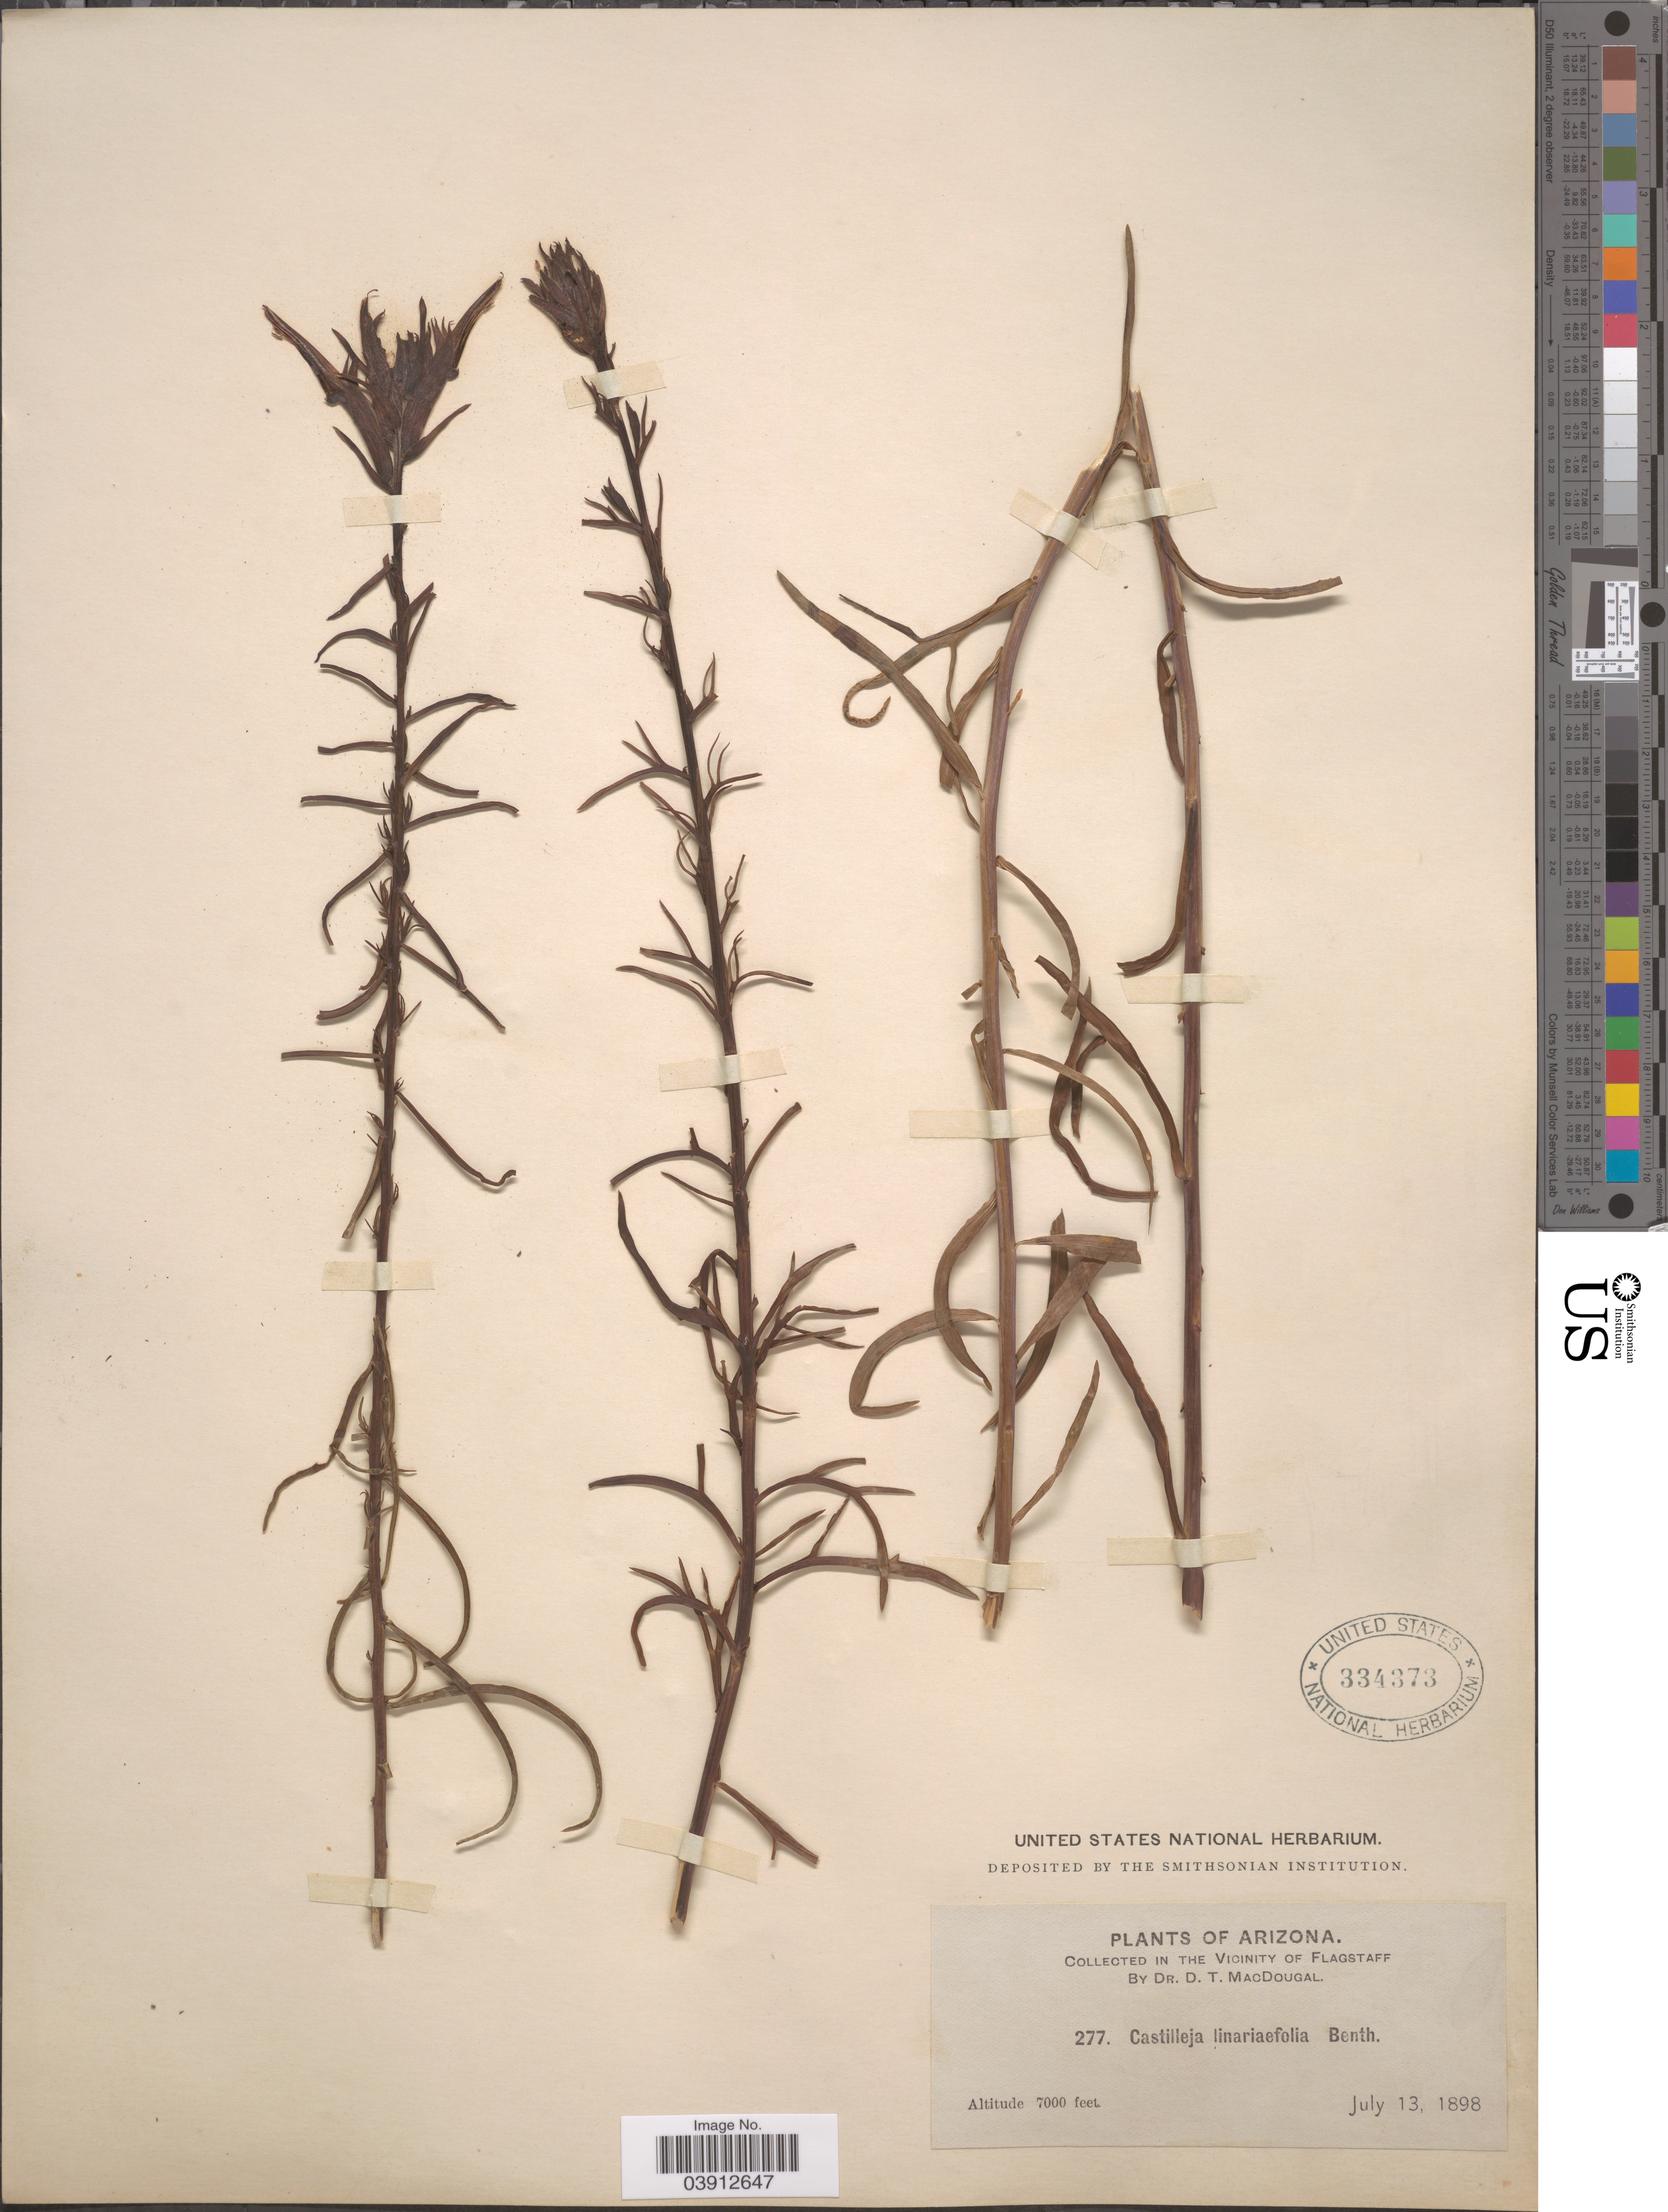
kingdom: Plantae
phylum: Tracheophyta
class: Magnoliopsida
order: Lamiales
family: Orobanchaceae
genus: Castilleja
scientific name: Castilleja linariifolia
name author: Benth.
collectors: D. T. MacDougal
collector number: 277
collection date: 1898-07-13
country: United States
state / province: Arizona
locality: In the vicinity of Flagstaff.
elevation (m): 2134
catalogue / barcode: US 334373